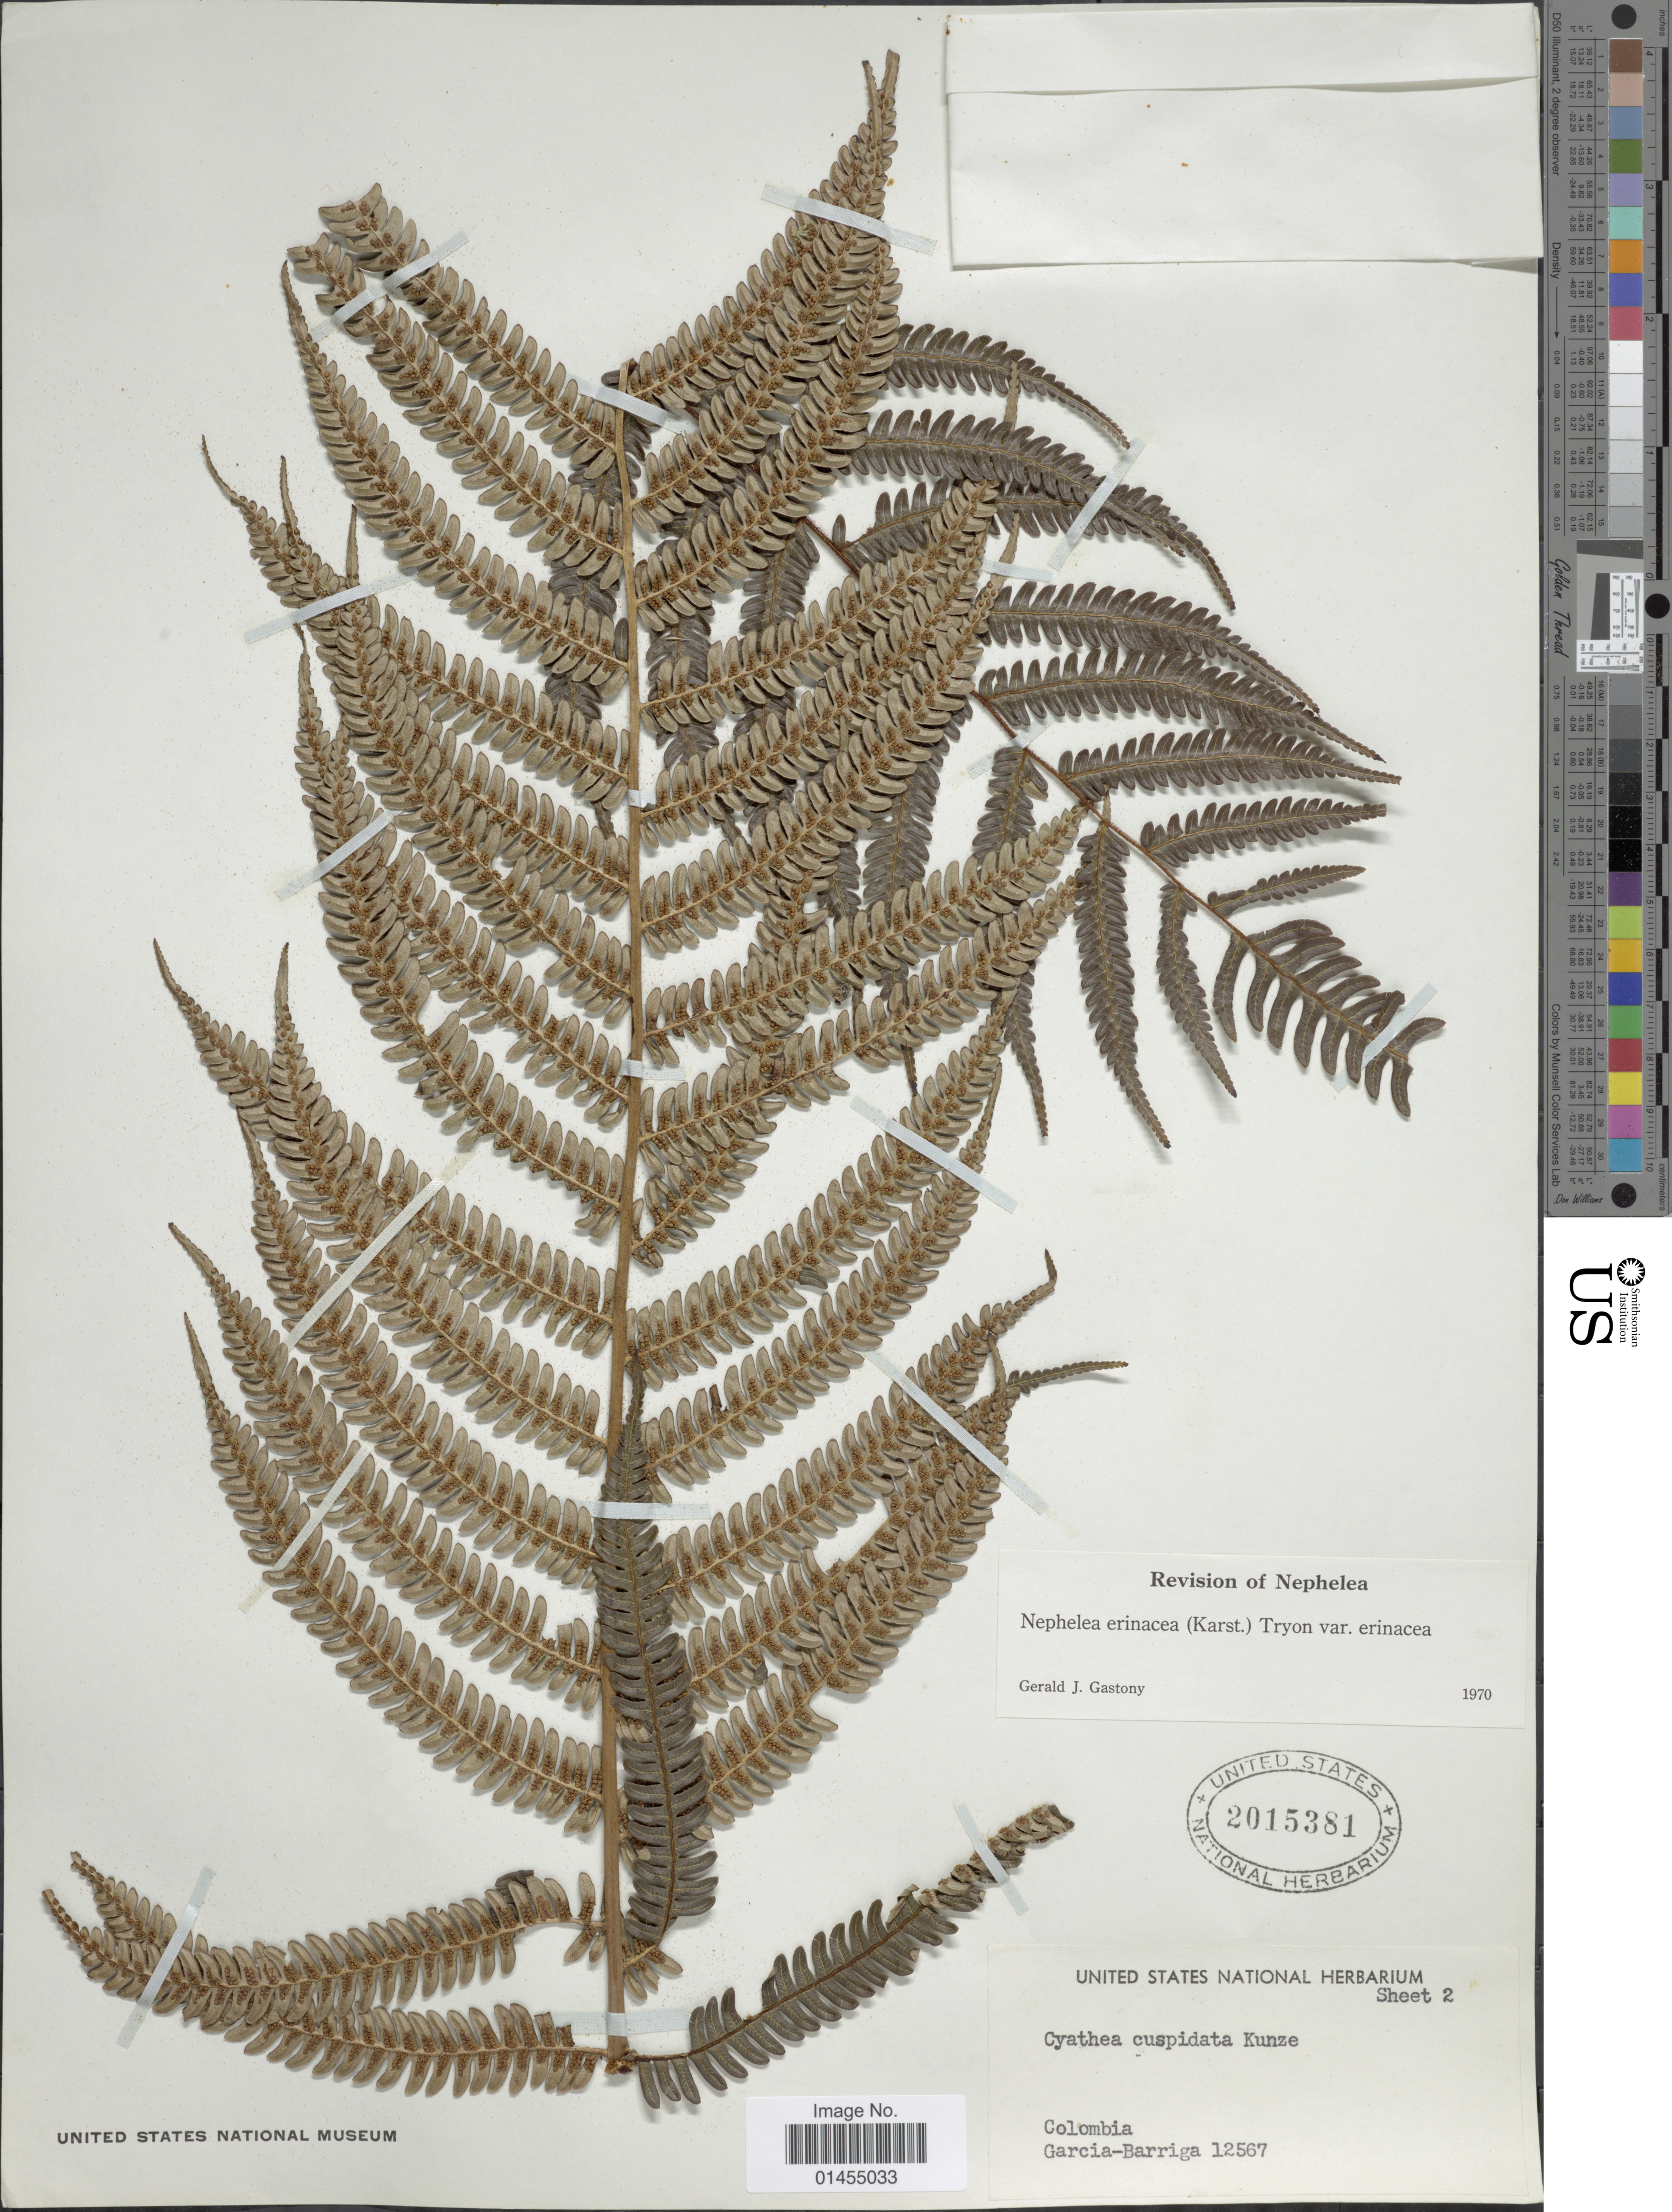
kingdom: Plantae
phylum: Tracheophyta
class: Polypodiopsida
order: Cyatheales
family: Cyatheaceae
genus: Alsophila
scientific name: Alsophila erinacea var. erinacea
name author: (H. Karst.) D.S. Conant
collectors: H. García Barriga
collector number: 12567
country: Colombia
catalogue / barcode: US 2015381